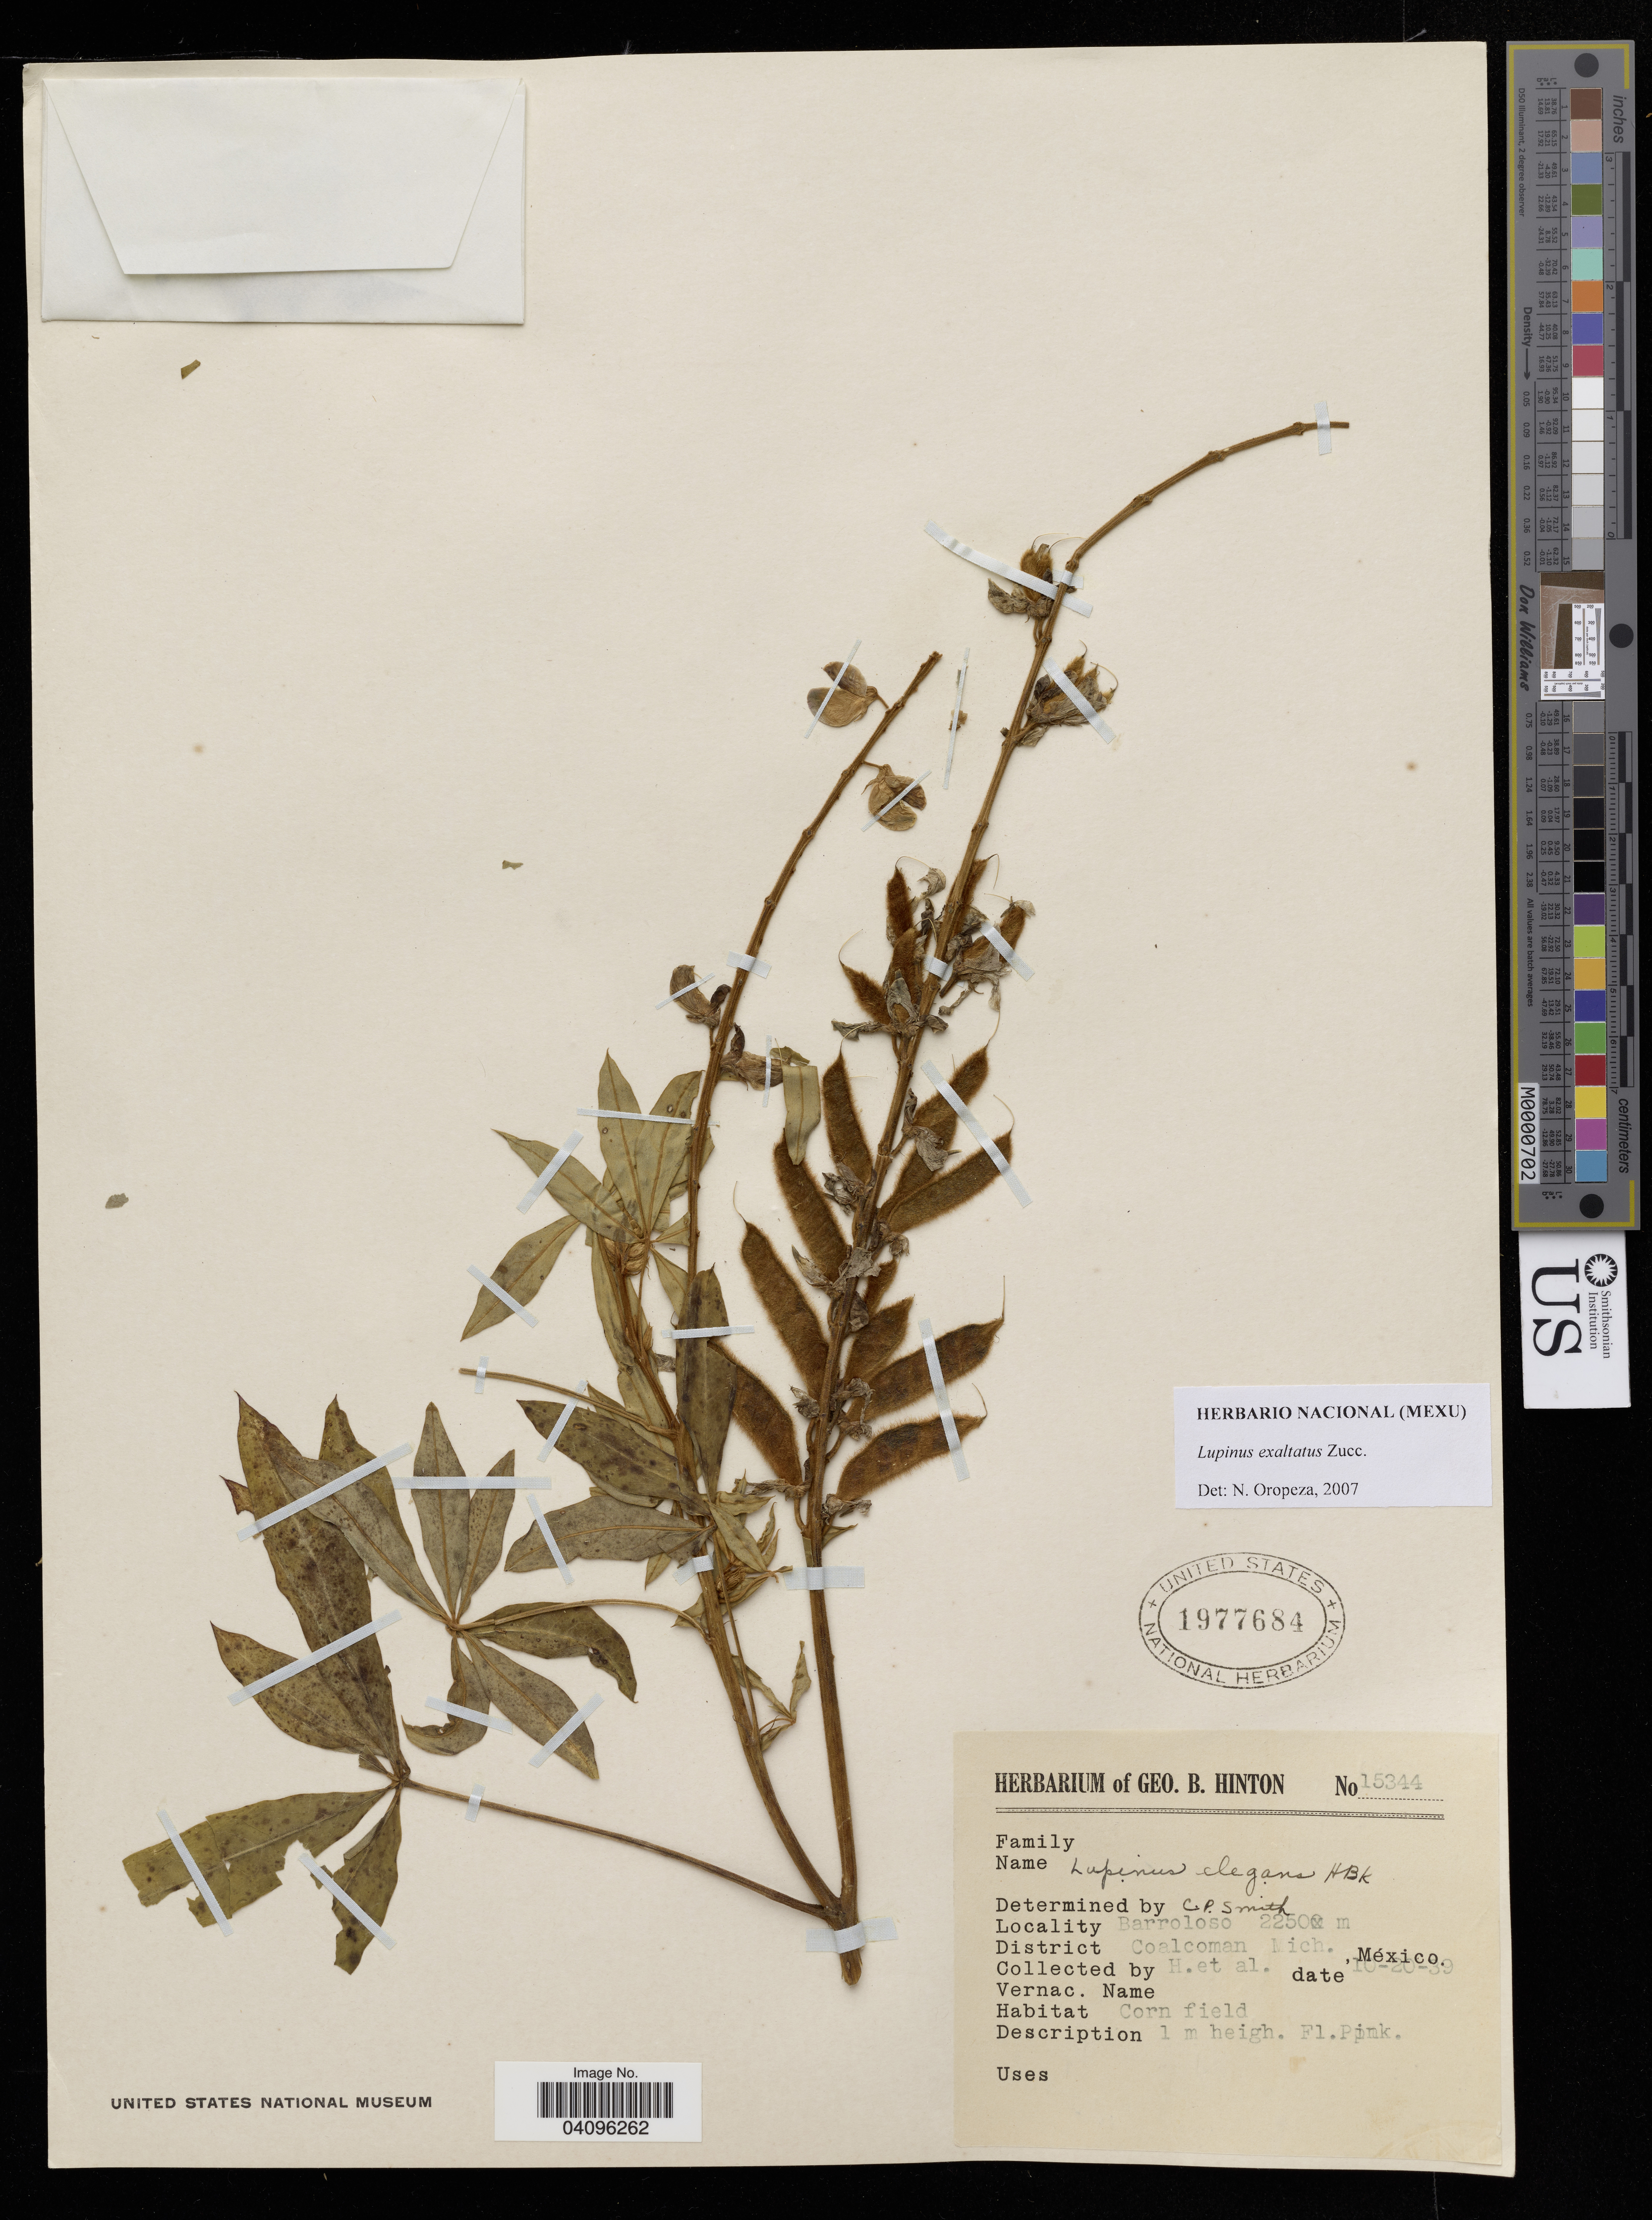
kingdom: Plantae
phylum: Tracheophyta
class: Magnoliopsida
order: Fabales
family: Fabaceae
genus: Lupinus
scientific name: Lupinus exaltatus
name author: Zucc.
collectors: H. & et al.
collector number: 15344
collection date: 1939-10-20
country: Mexico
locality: Barroloso.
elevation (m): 2250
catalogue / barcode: US 1977684